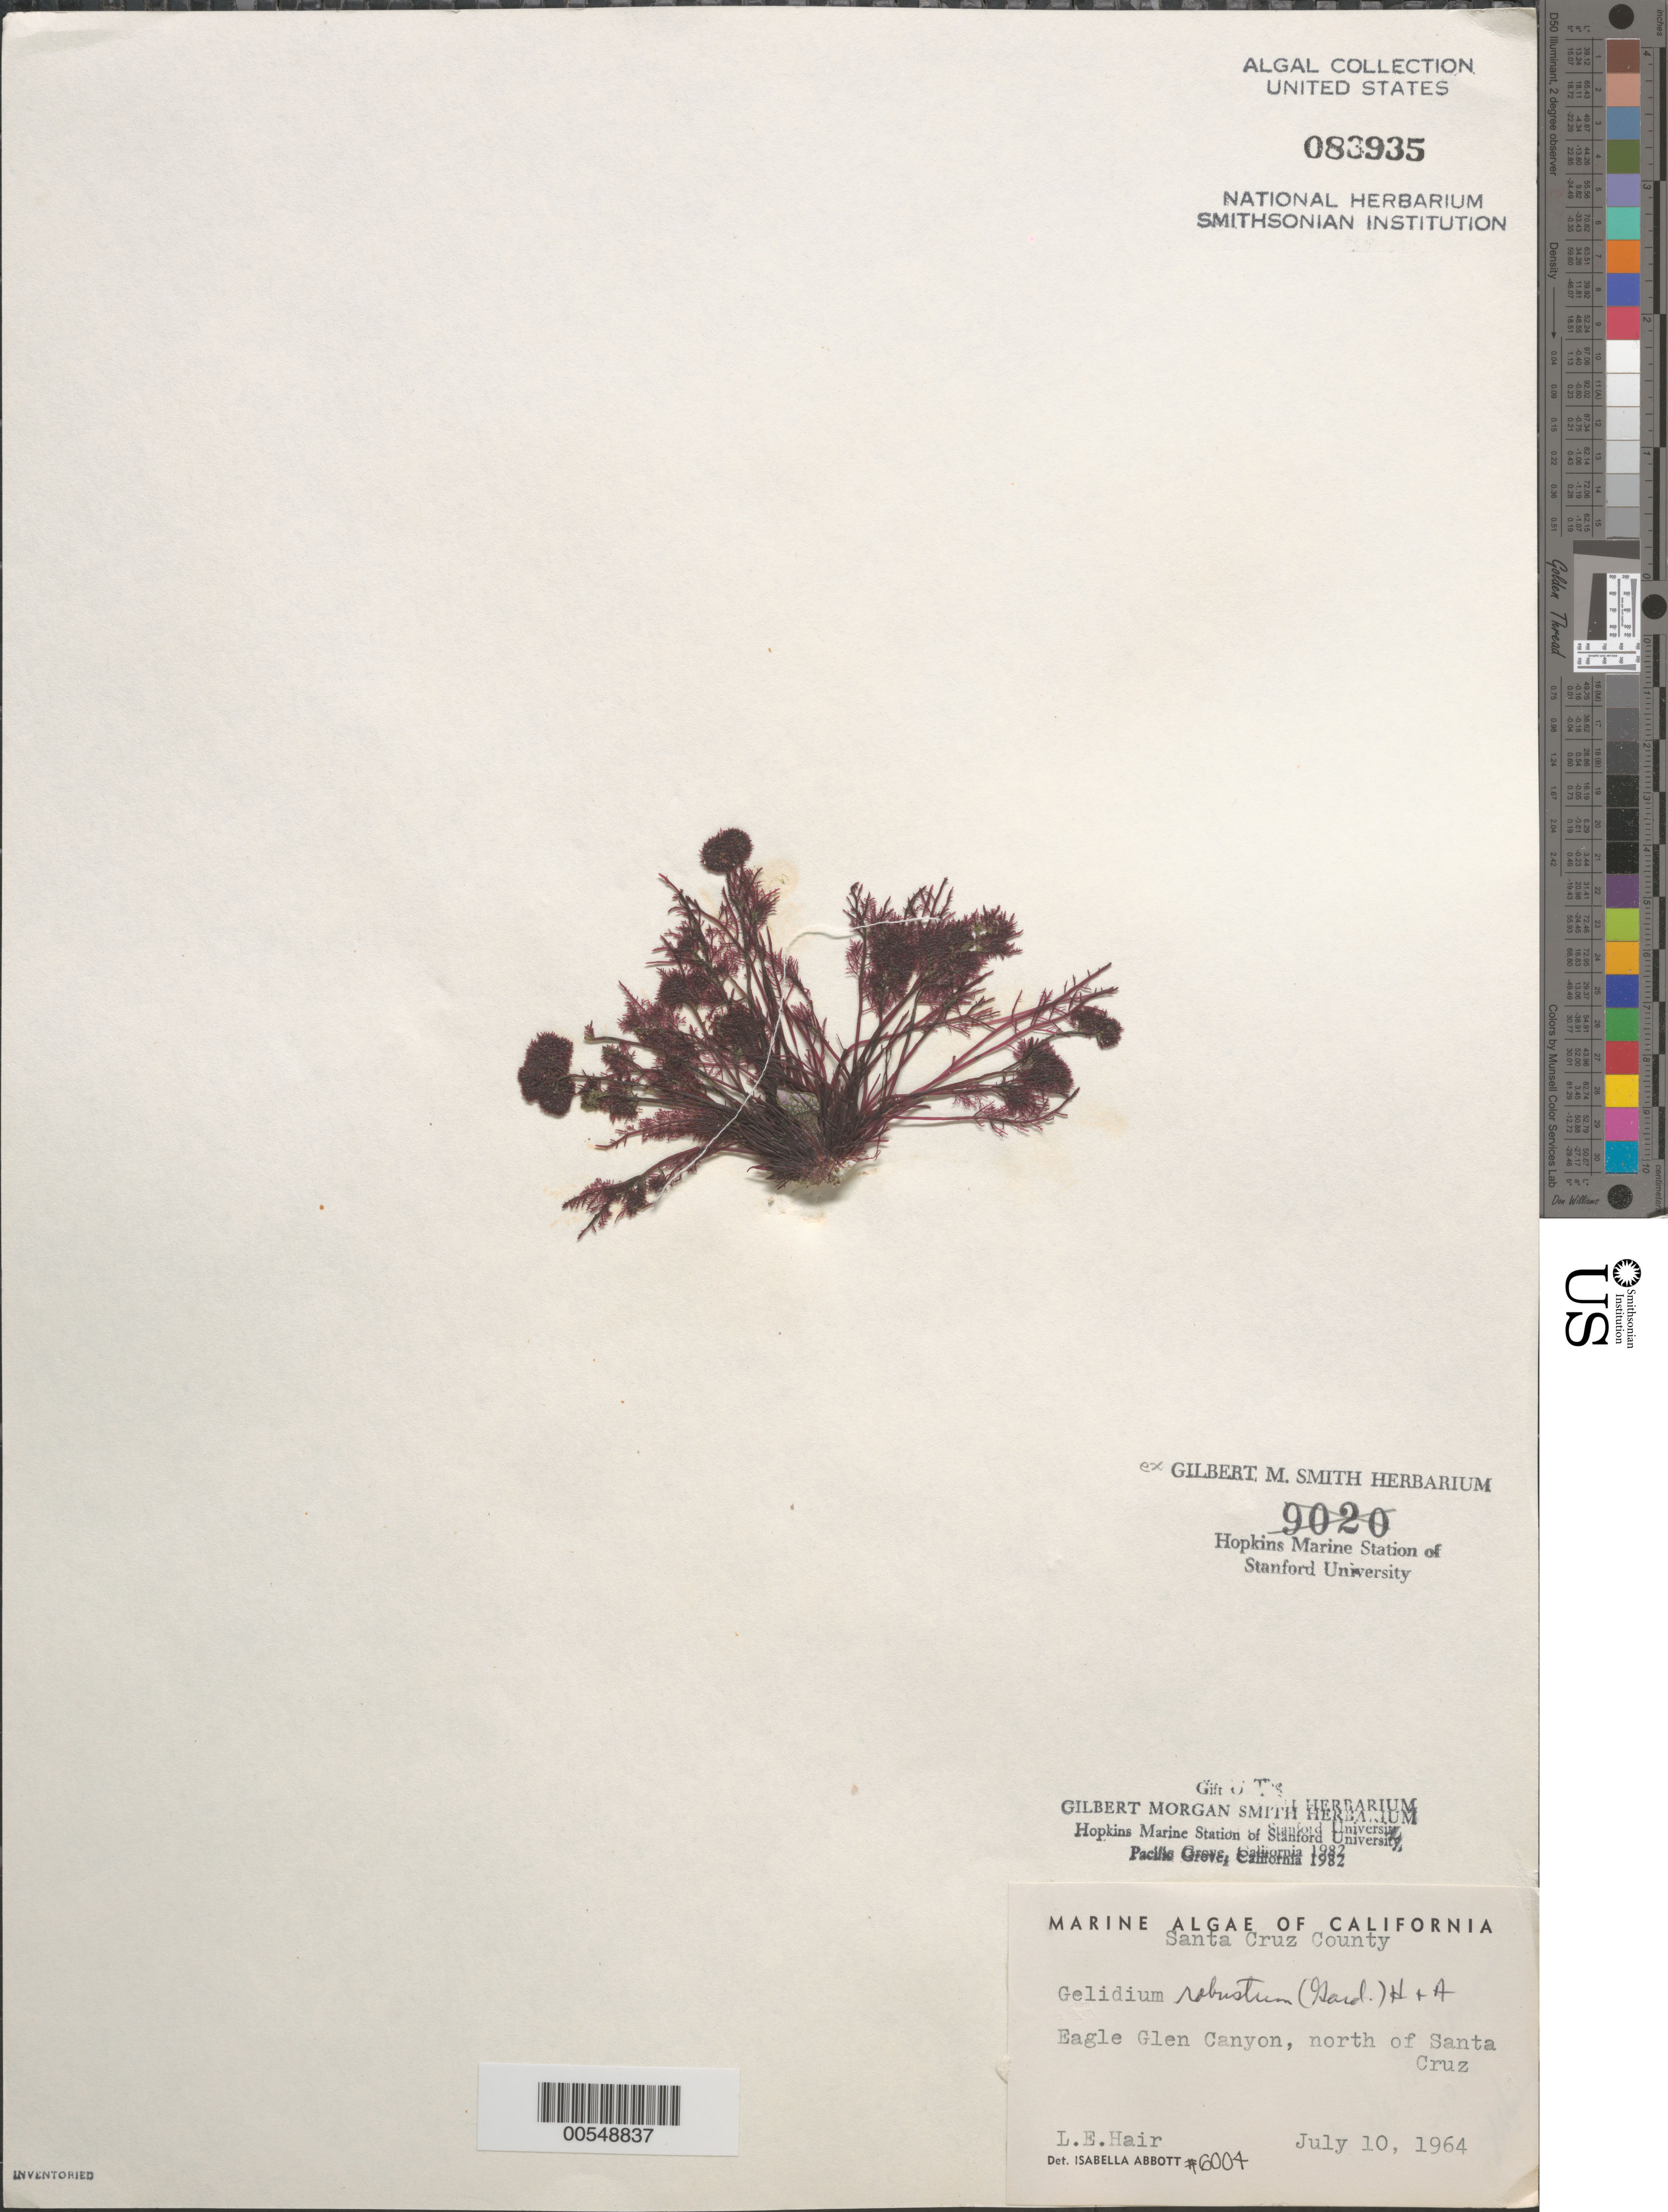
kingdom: Plantae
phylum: Rhodophyta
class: Florideophyceae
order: Gelidiales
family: Gelidiaceae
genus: Gelidium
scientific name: Gelidium robustum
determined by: Abbott, Isabella A.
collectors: L. Hair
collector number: IAA 6004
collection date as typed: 10 Jul 1964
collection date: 1964-07-10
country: United States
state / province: California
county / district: Santa Cruz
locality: Eagle Glen Canyon, north of Santa Cruz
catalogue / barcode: US 83935